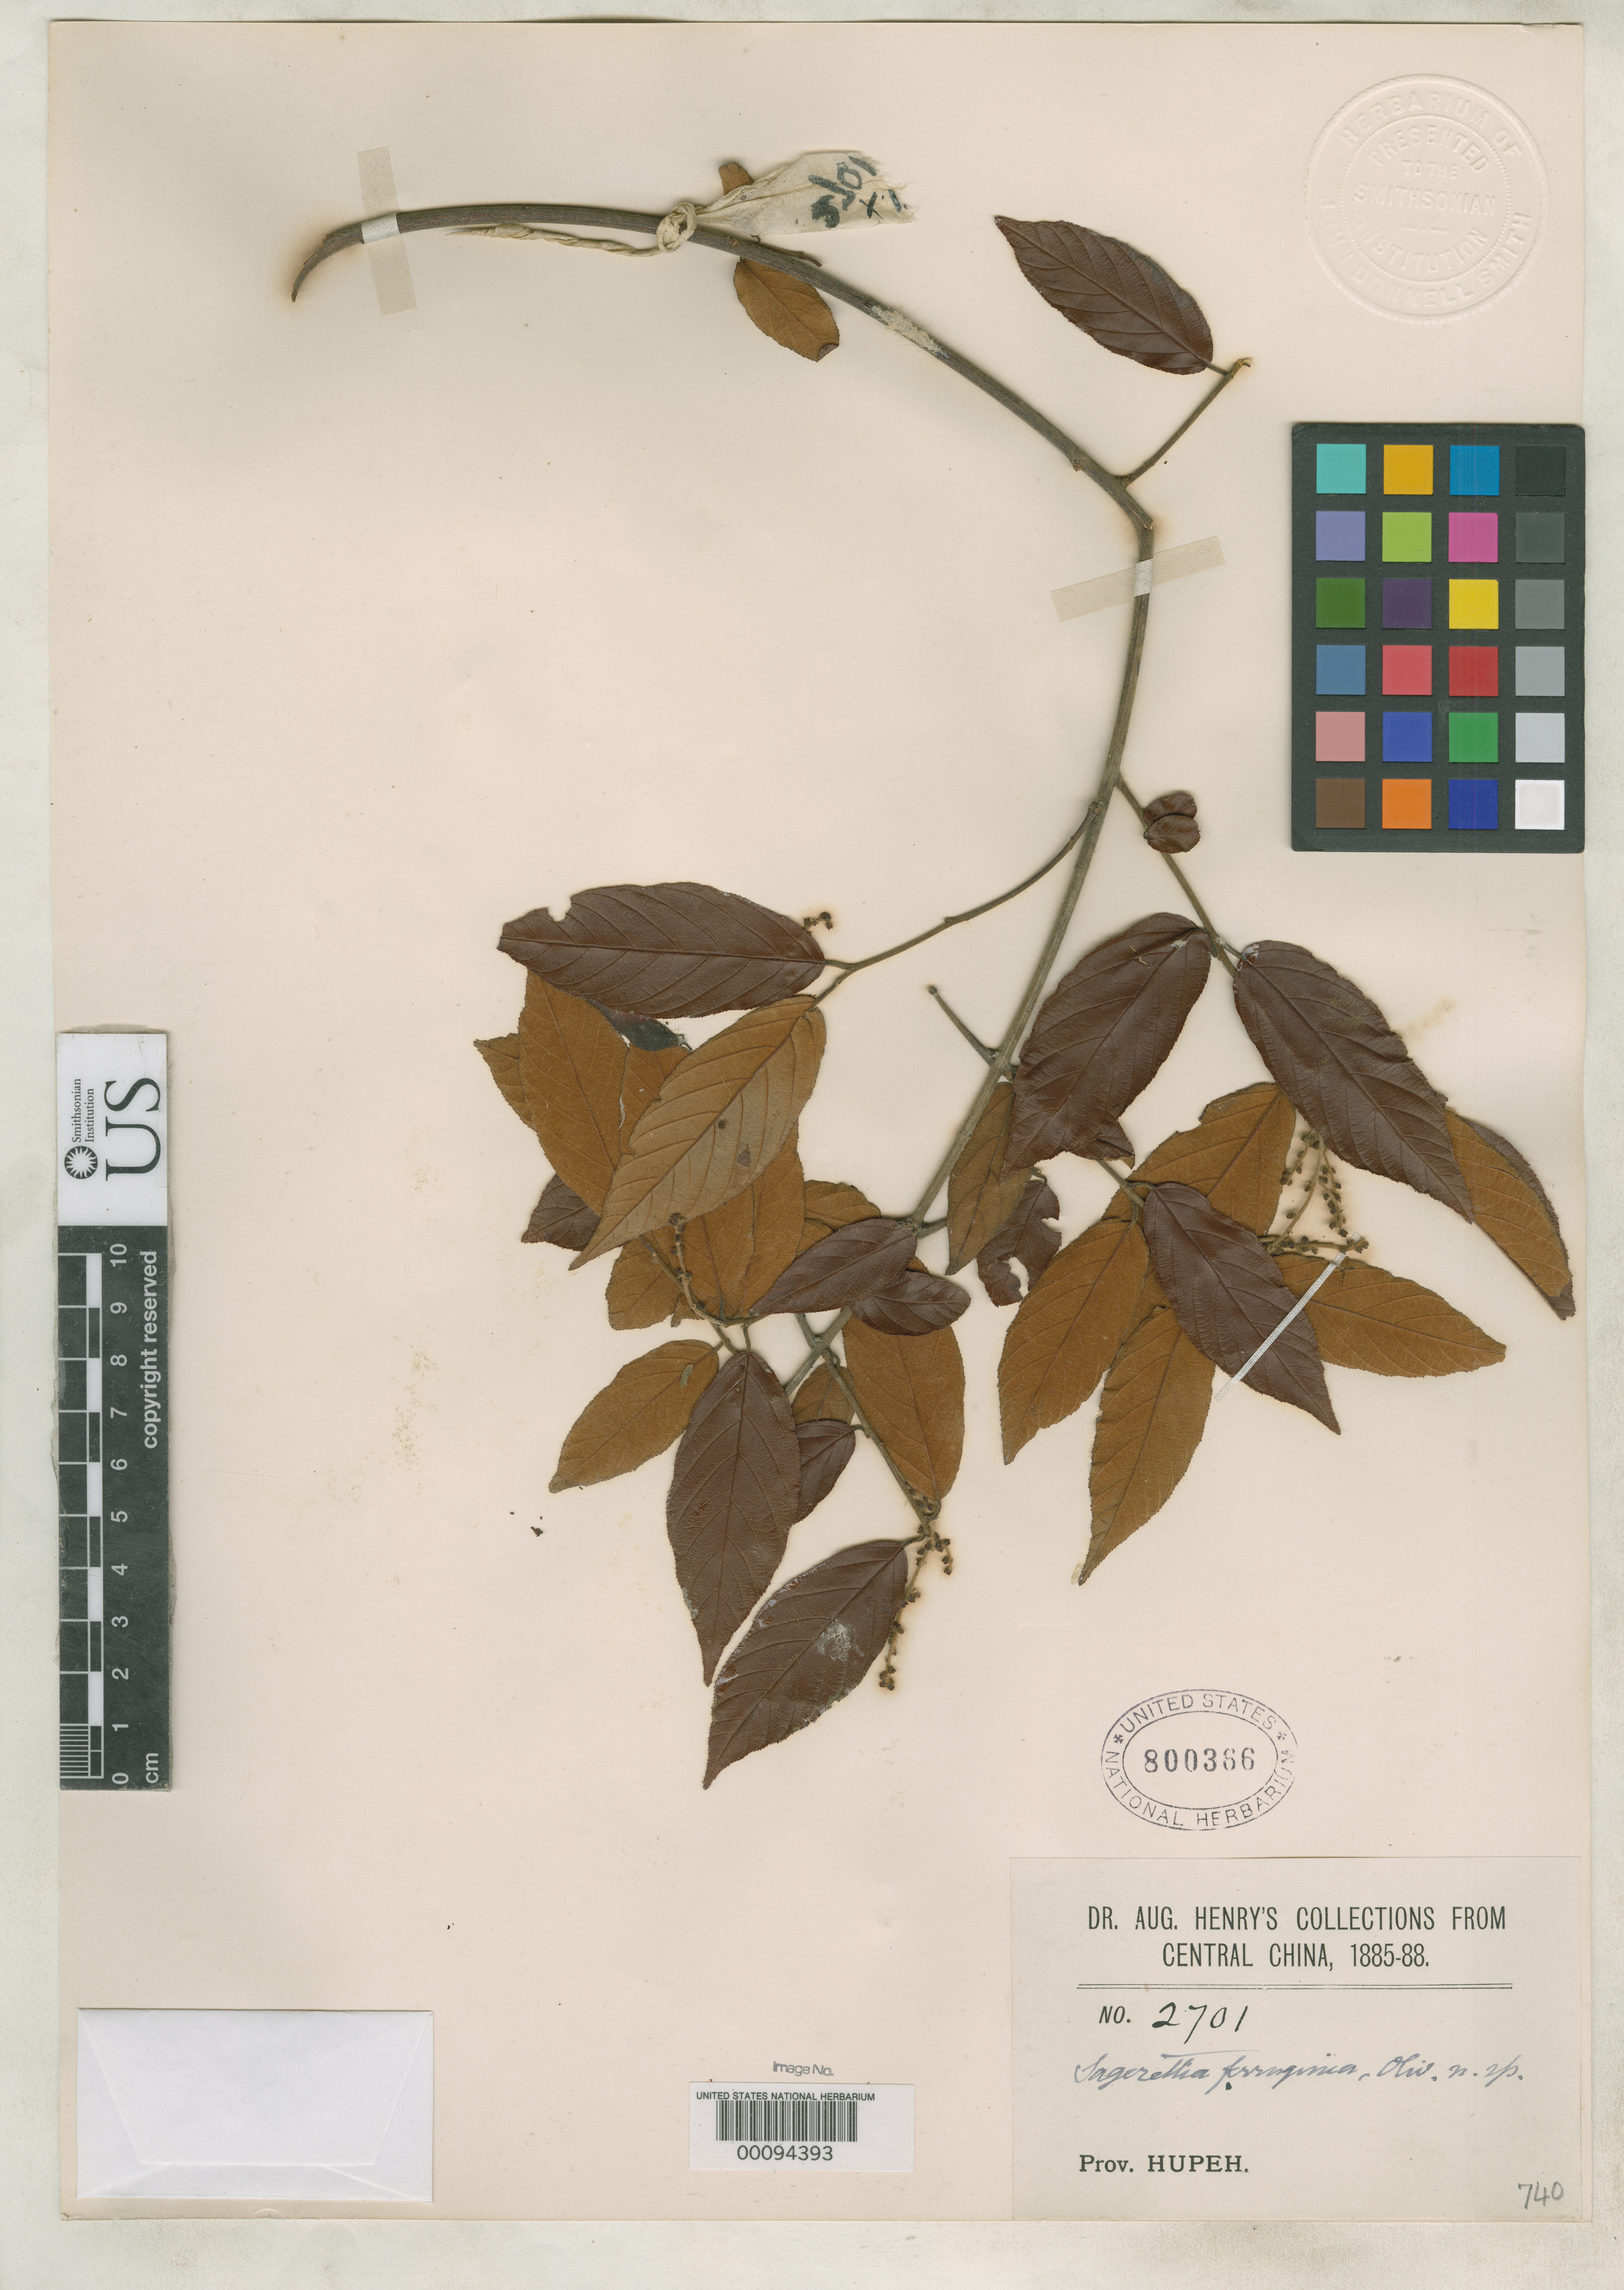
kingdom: Plantae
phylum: Tracheophyta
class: Magnoliopsida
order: Rosales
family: Rhamnaceae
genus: Sageretia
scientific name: Sageretia ferruginea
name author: Oliv.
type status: Isotype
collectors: A. Henry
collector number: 2701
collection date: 1885/1888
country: China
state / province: Hubei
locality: Central China. Prov. Hupeh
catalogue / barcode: US 800366